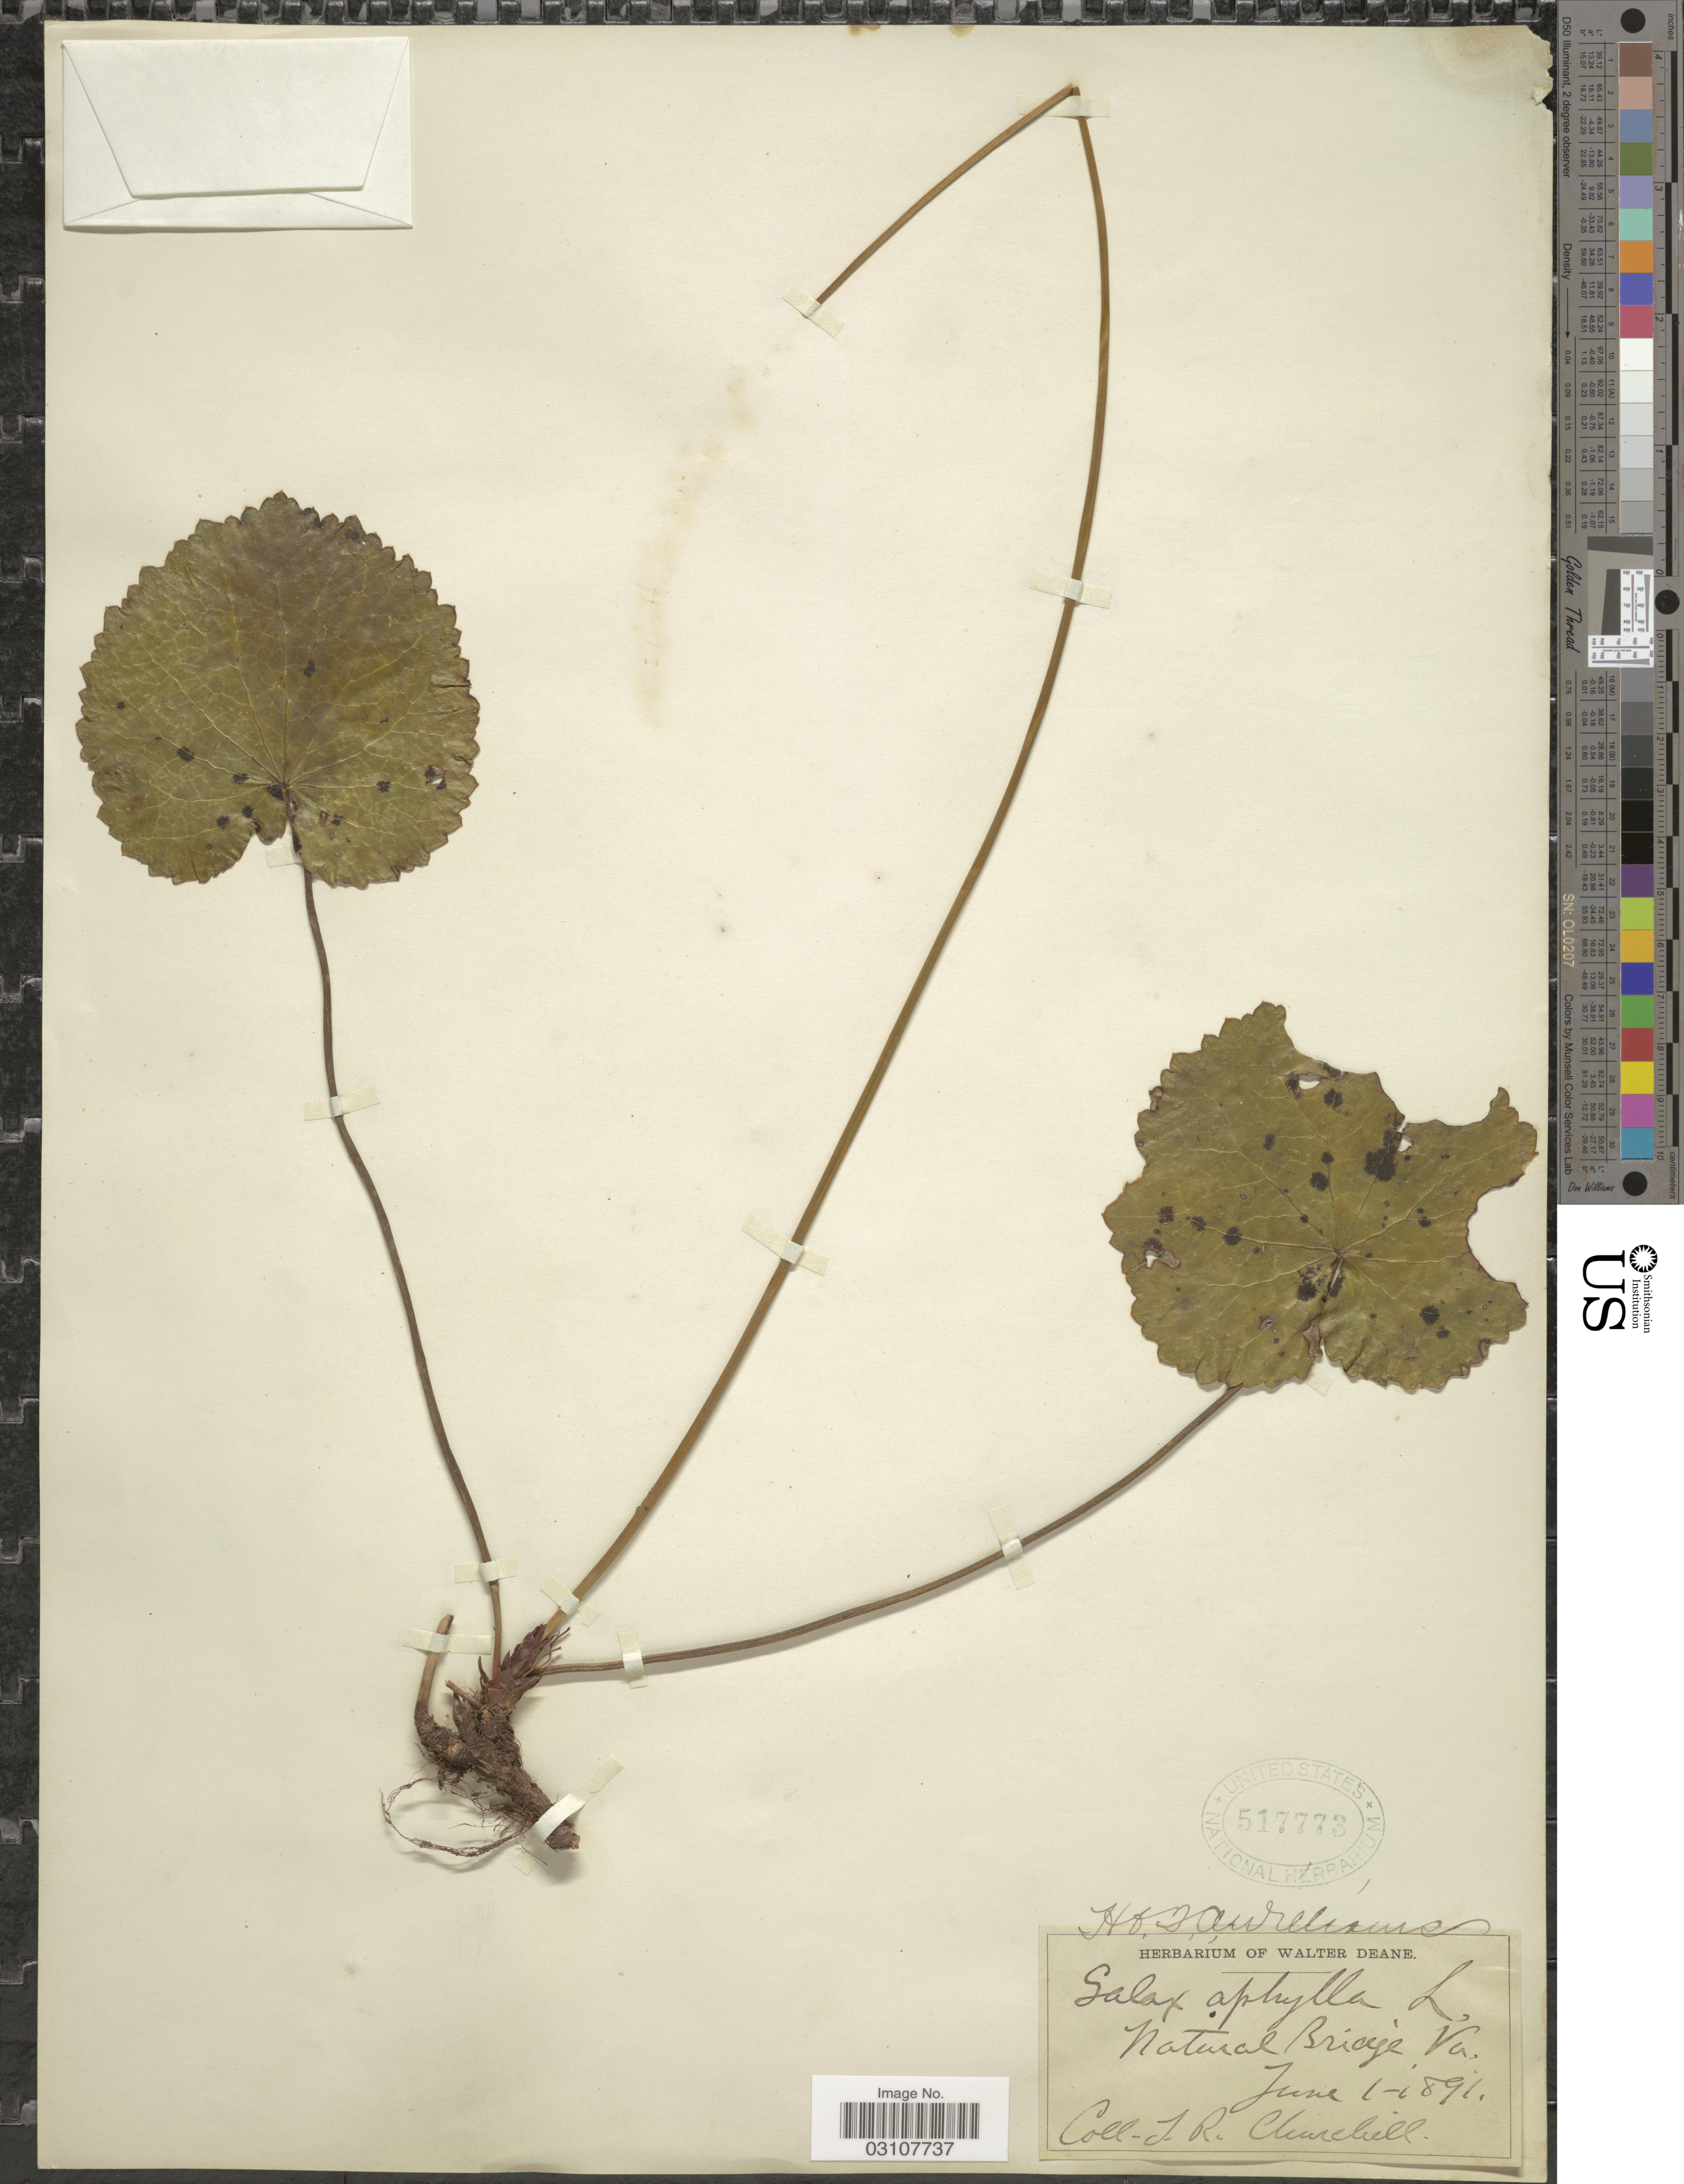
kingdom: Plantae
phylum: Tracheophyta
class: Magnoliopsida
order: Ericales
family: Diapensiaceae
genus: Galax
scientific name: Galax urceolata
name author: (Poir.) Brummitt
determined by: Gaynor, Michelle L., (FLAS), University of Florida (UNITED STATES)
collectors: J. Churchill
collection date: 1891-06-01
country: United States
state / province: Virginia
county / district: Rockbridge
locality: Natural Bridge.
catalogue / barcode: US 517773